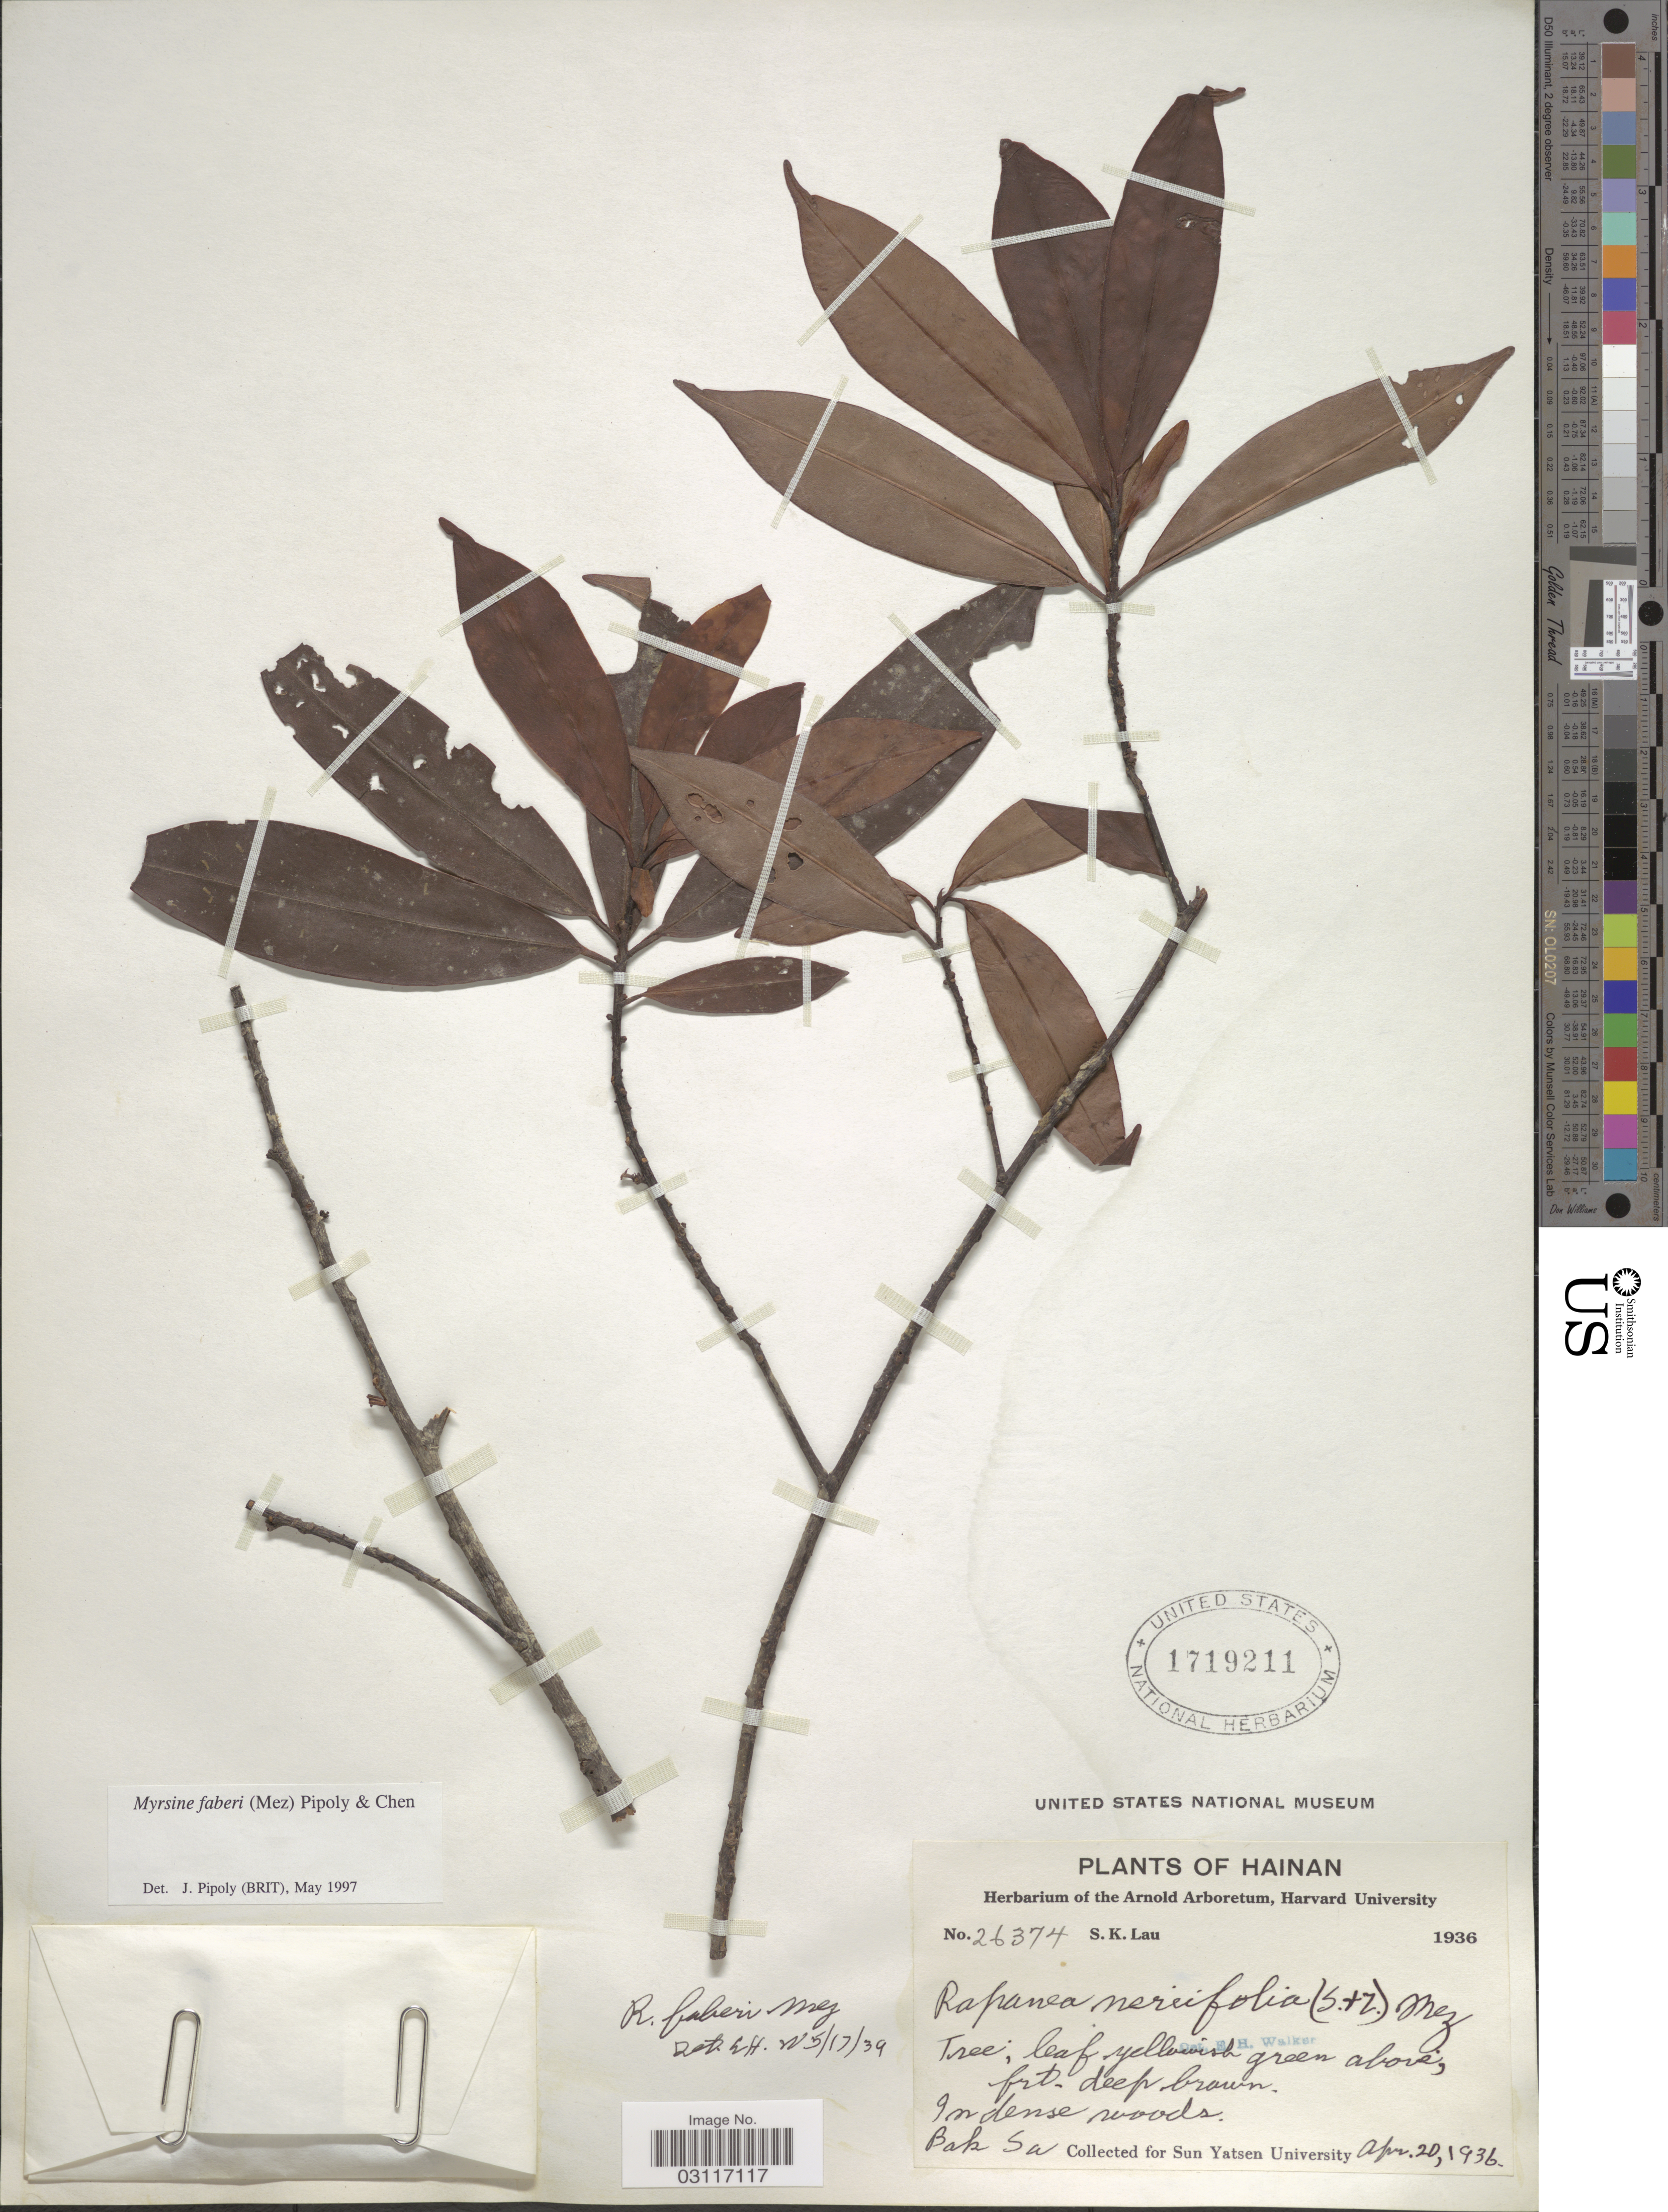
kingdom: Plantae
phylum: Tracheophyta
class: Magnoliopsida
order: Ericales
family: Primulaceae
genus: Myrsine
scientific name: Myrsine faberi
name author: (Mez) Pipoly & C. Chen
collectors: S. K. Lau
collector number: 26374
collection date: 1936-04-20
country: China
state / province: Hainan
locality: In dense woods. Bak Sa.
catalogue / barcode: US 1719211